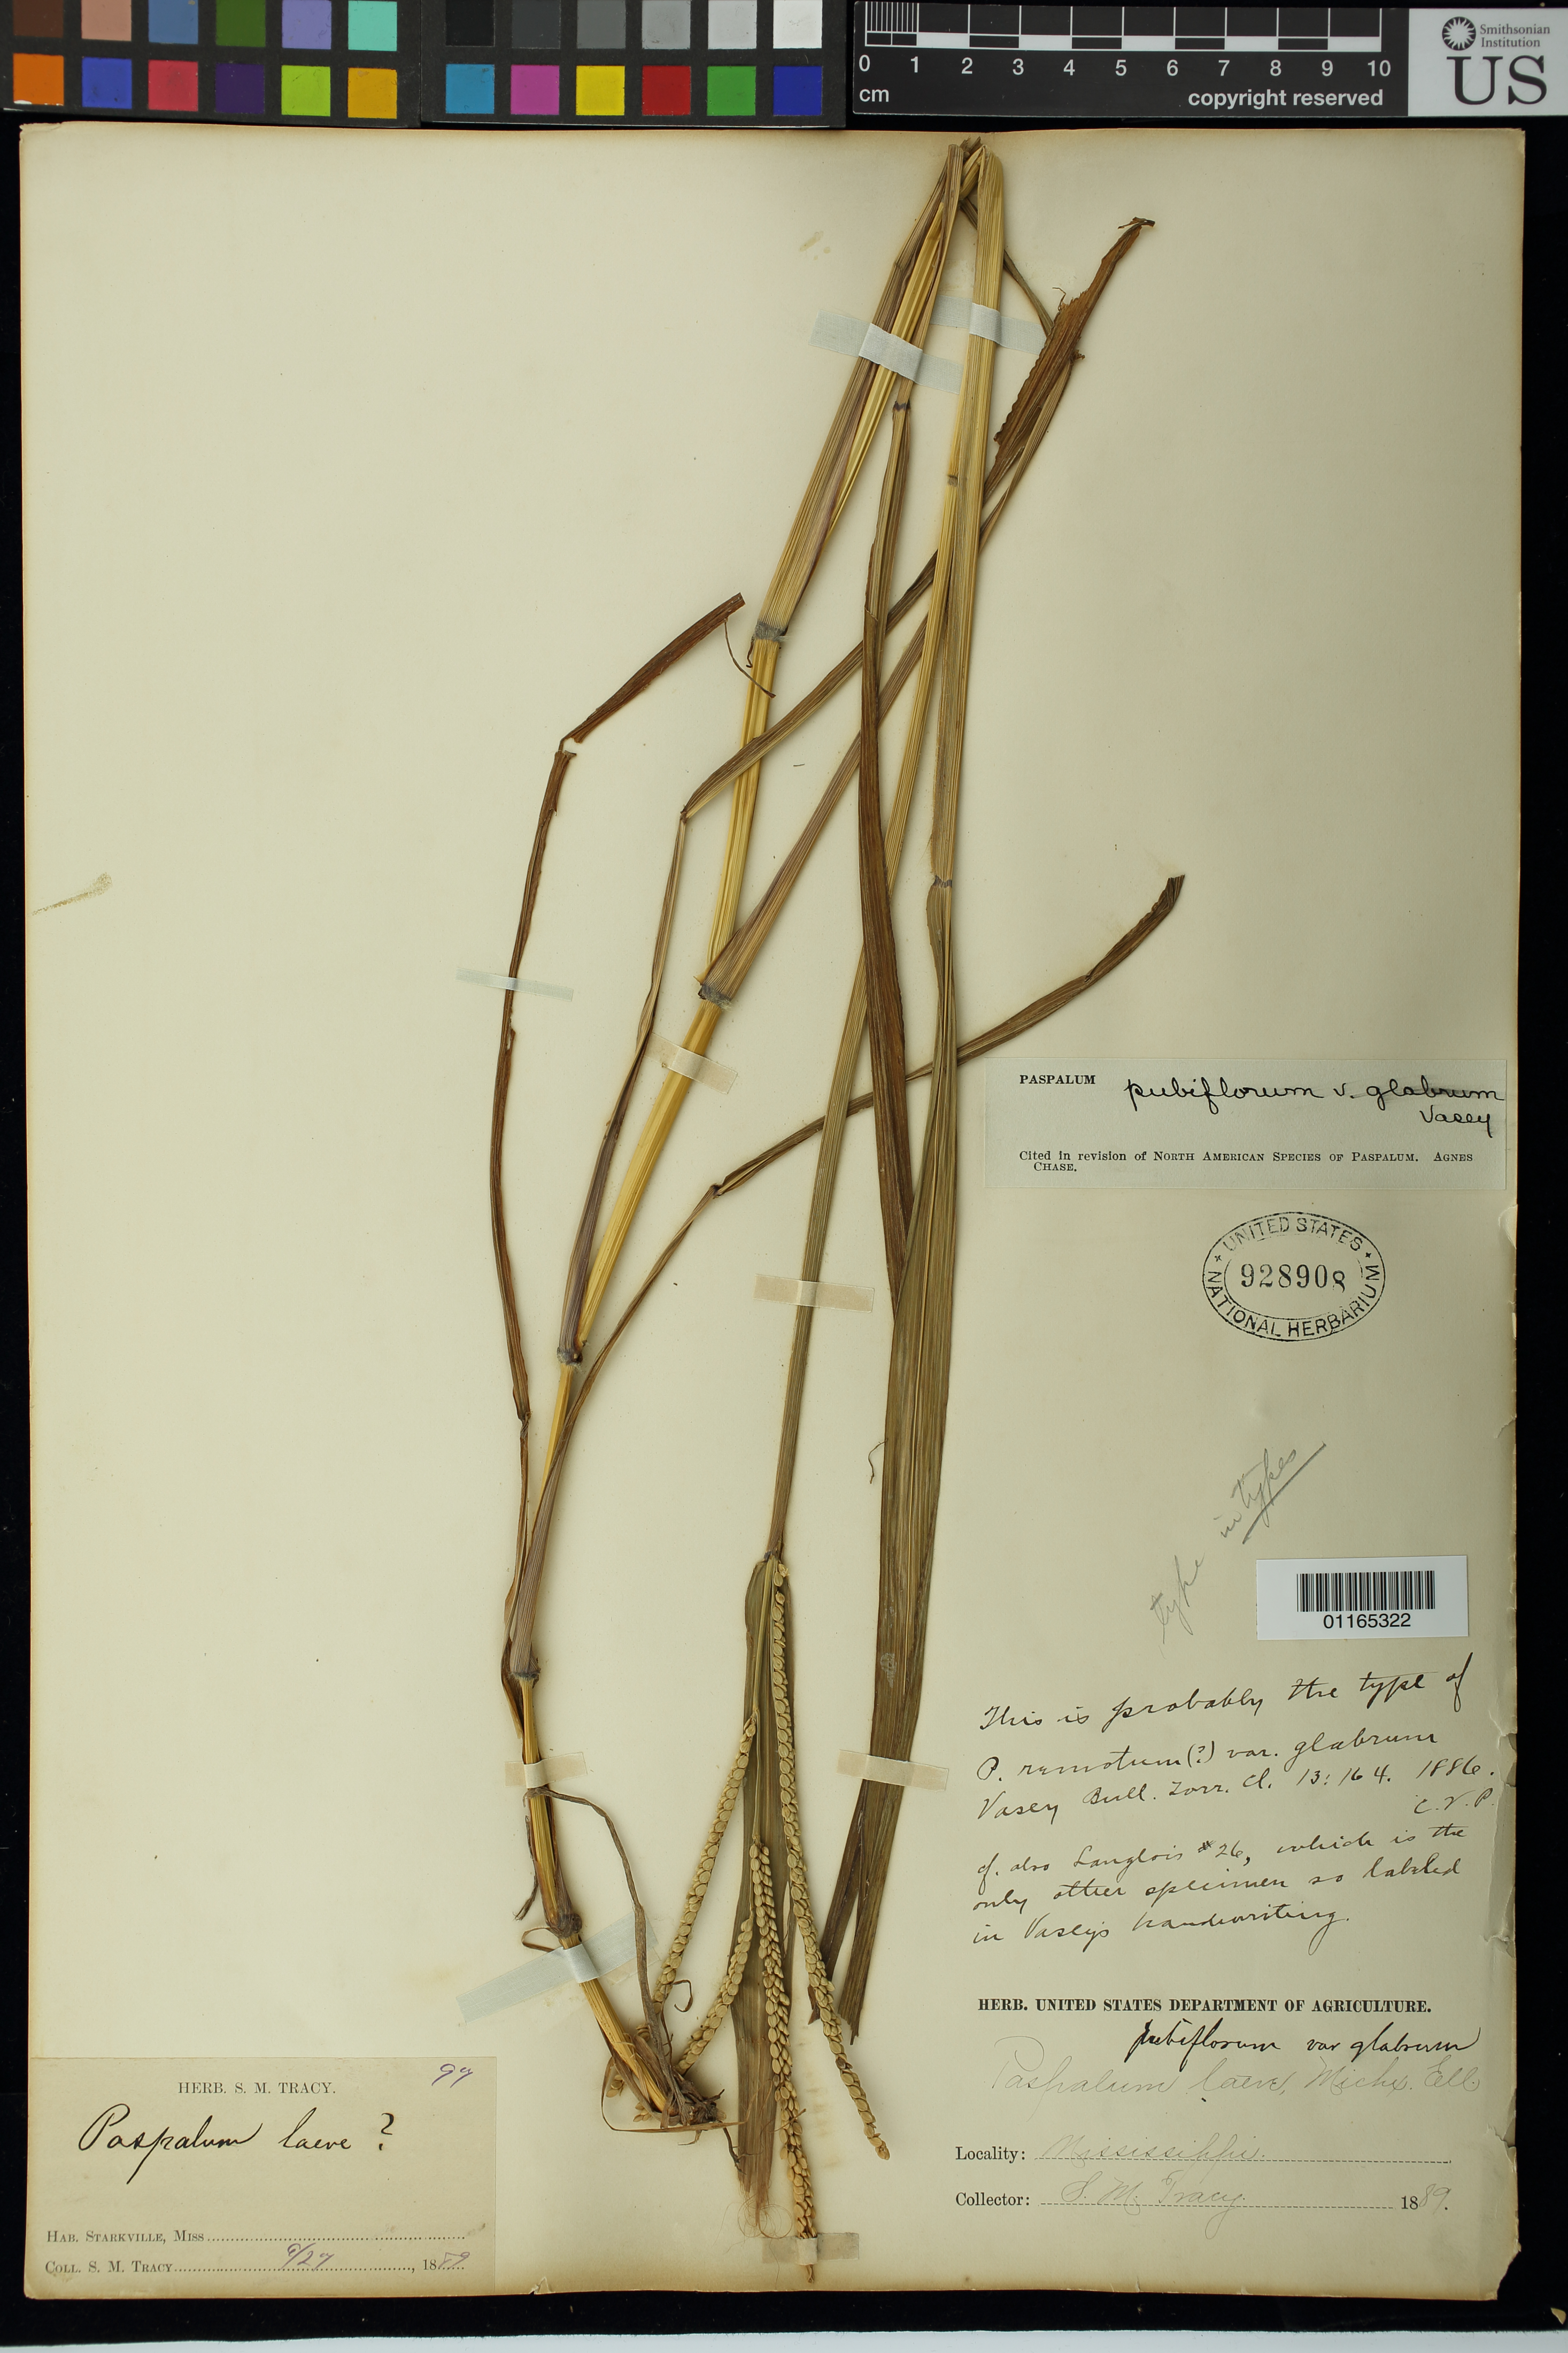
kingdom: Plantae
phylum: Tracheophyta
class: Liliopsida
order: Poales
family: Poaceae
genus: Paspalum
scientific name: Paspalum pubiflorum var. glabrum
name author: Vasey ex Scribn.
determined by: Chase, [M.] Agnes, (US)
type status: Syntype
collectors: S. M. Tracy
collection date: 1889-06-27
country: United States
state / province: Mississippi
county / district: Oktibbeha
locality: Starkville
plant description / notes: Annotated by C.V.P. (C.V. Piper?) "this is probably the type of Paspalum remotum (?) var. glabrum Vasey" but that name was published in 1886 (before this specimen collected) and otherwise does not appear on specimen.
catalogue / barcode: US 928908